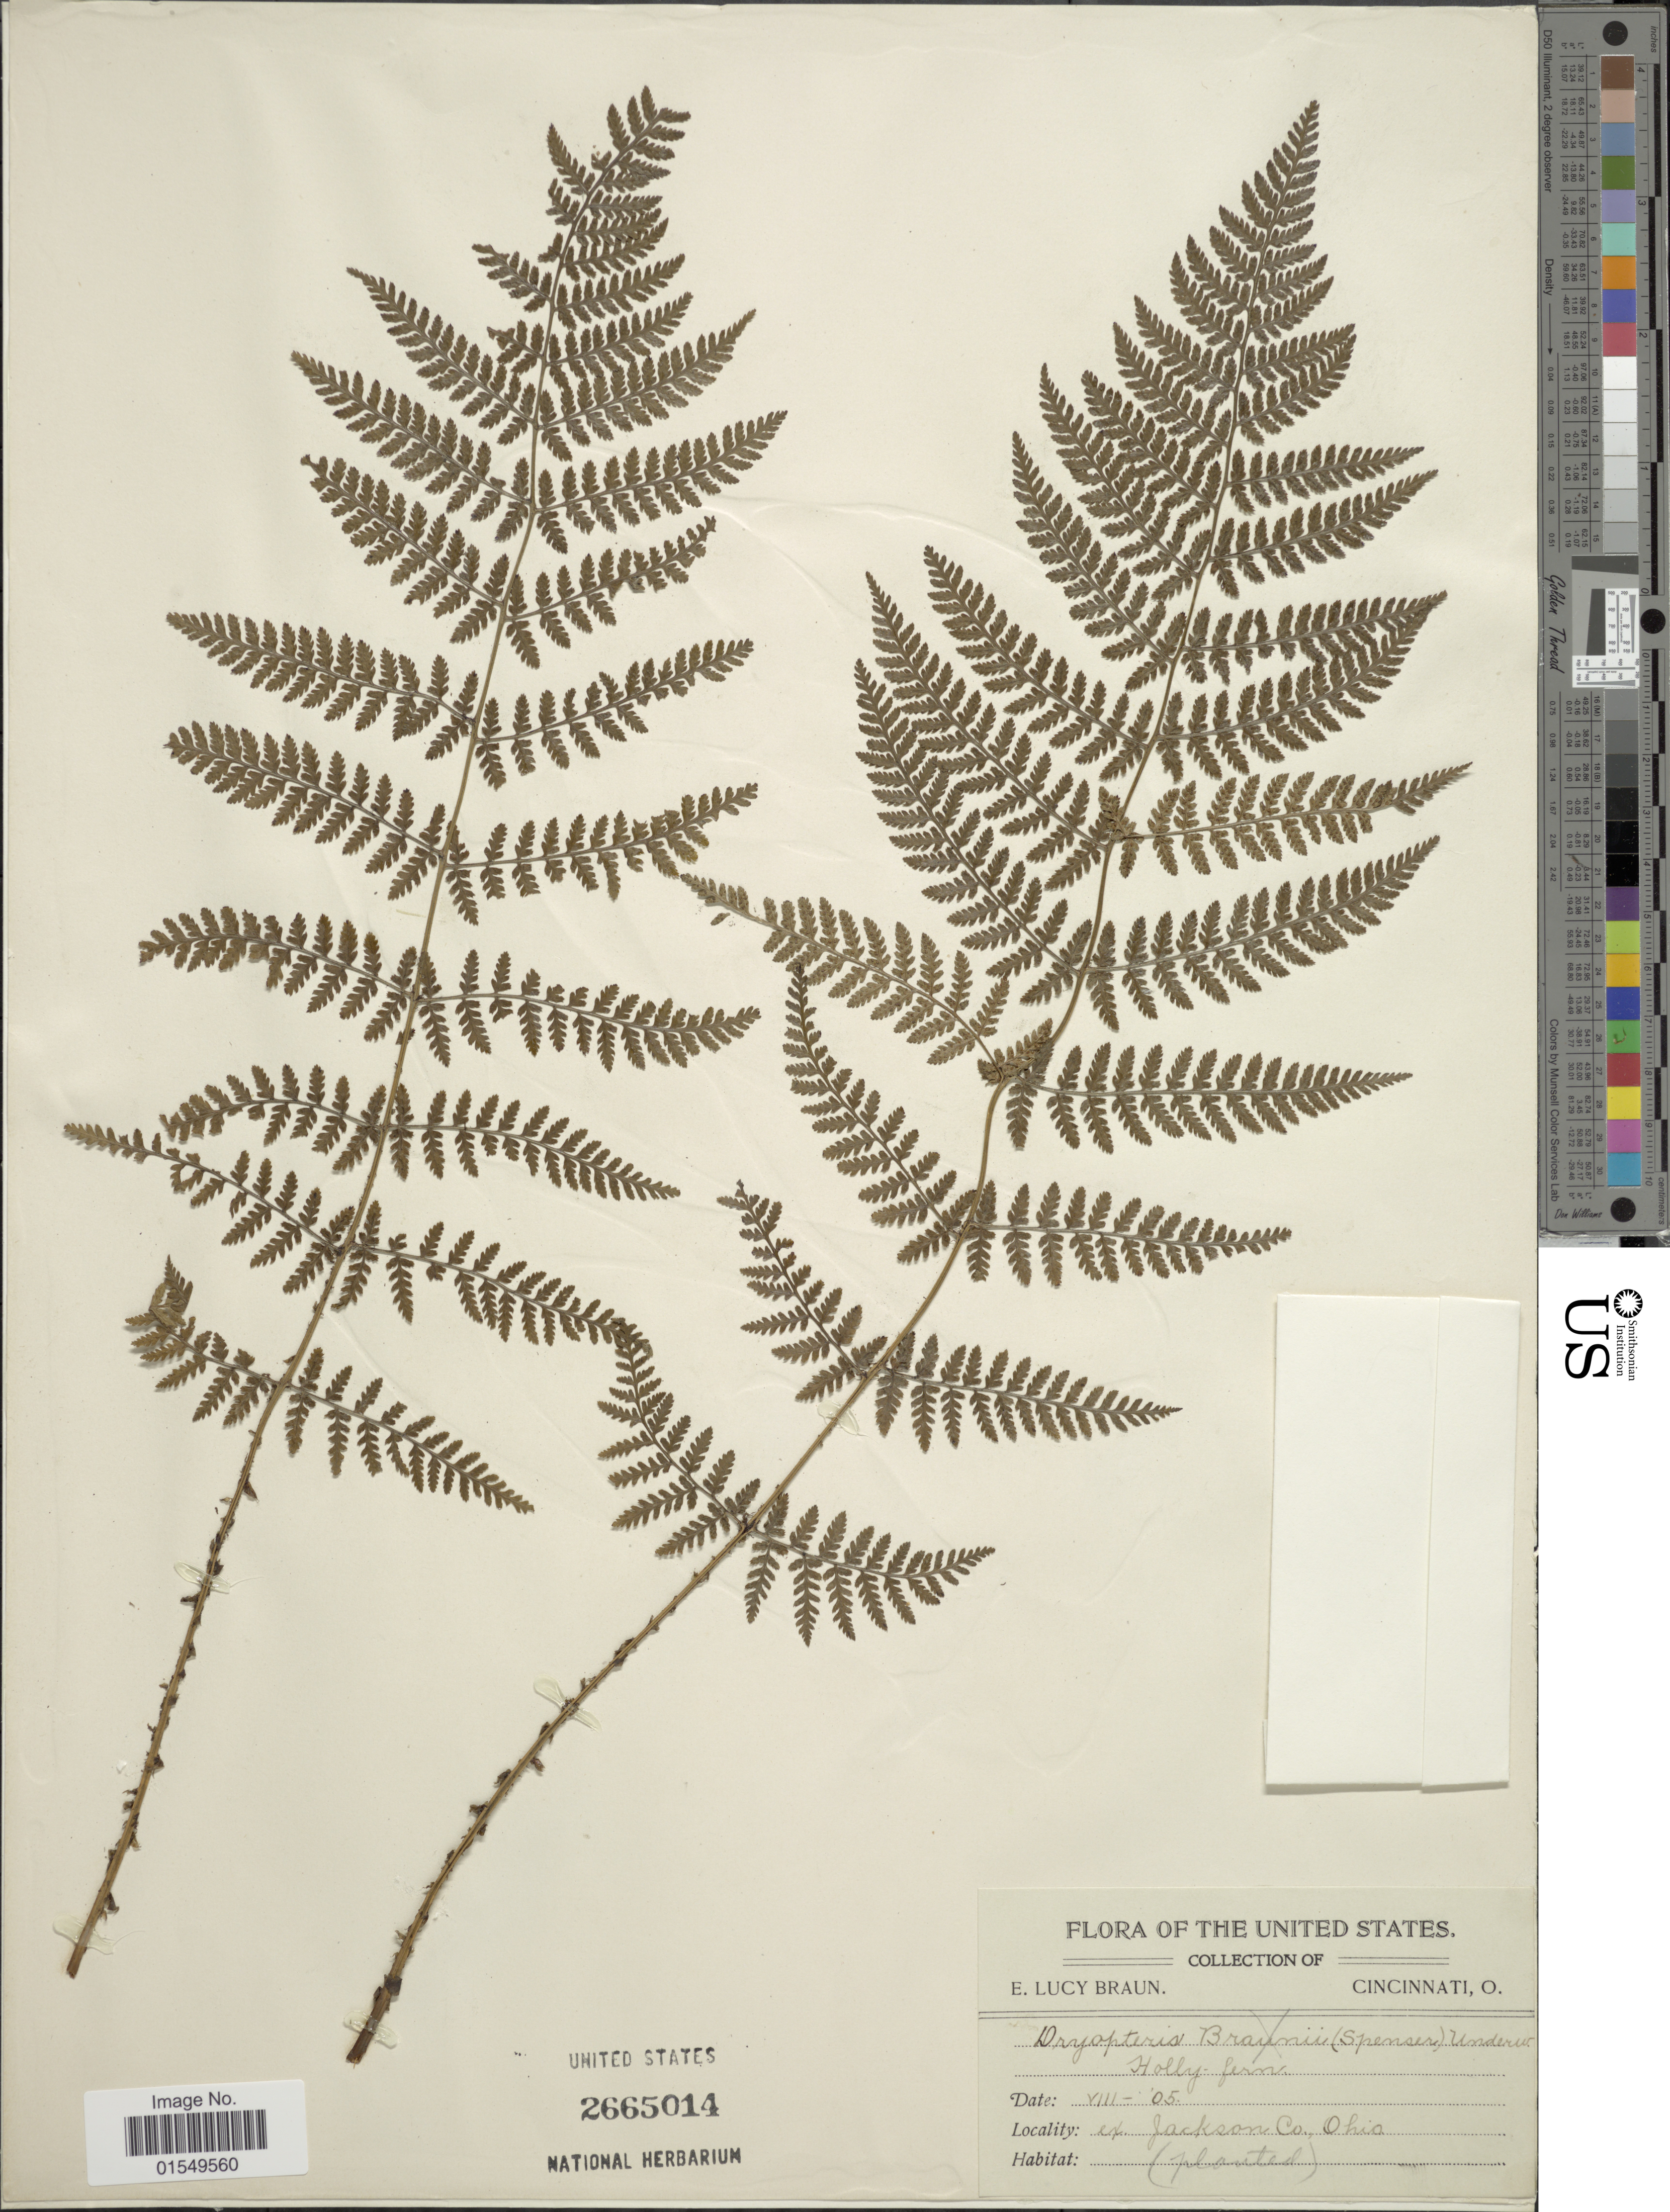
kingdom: Plantae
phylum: Tracheophyta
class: Polypodiopsida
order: Polypodiales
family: Dryopteridaceae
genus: Dryopteris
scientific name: Dryopteris sp.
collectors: E. L. Braun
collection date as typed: Transcribed d/m/y: /8/5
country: United States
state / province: Ohio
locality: Ex Jackson Co.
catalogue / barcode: US 2665014